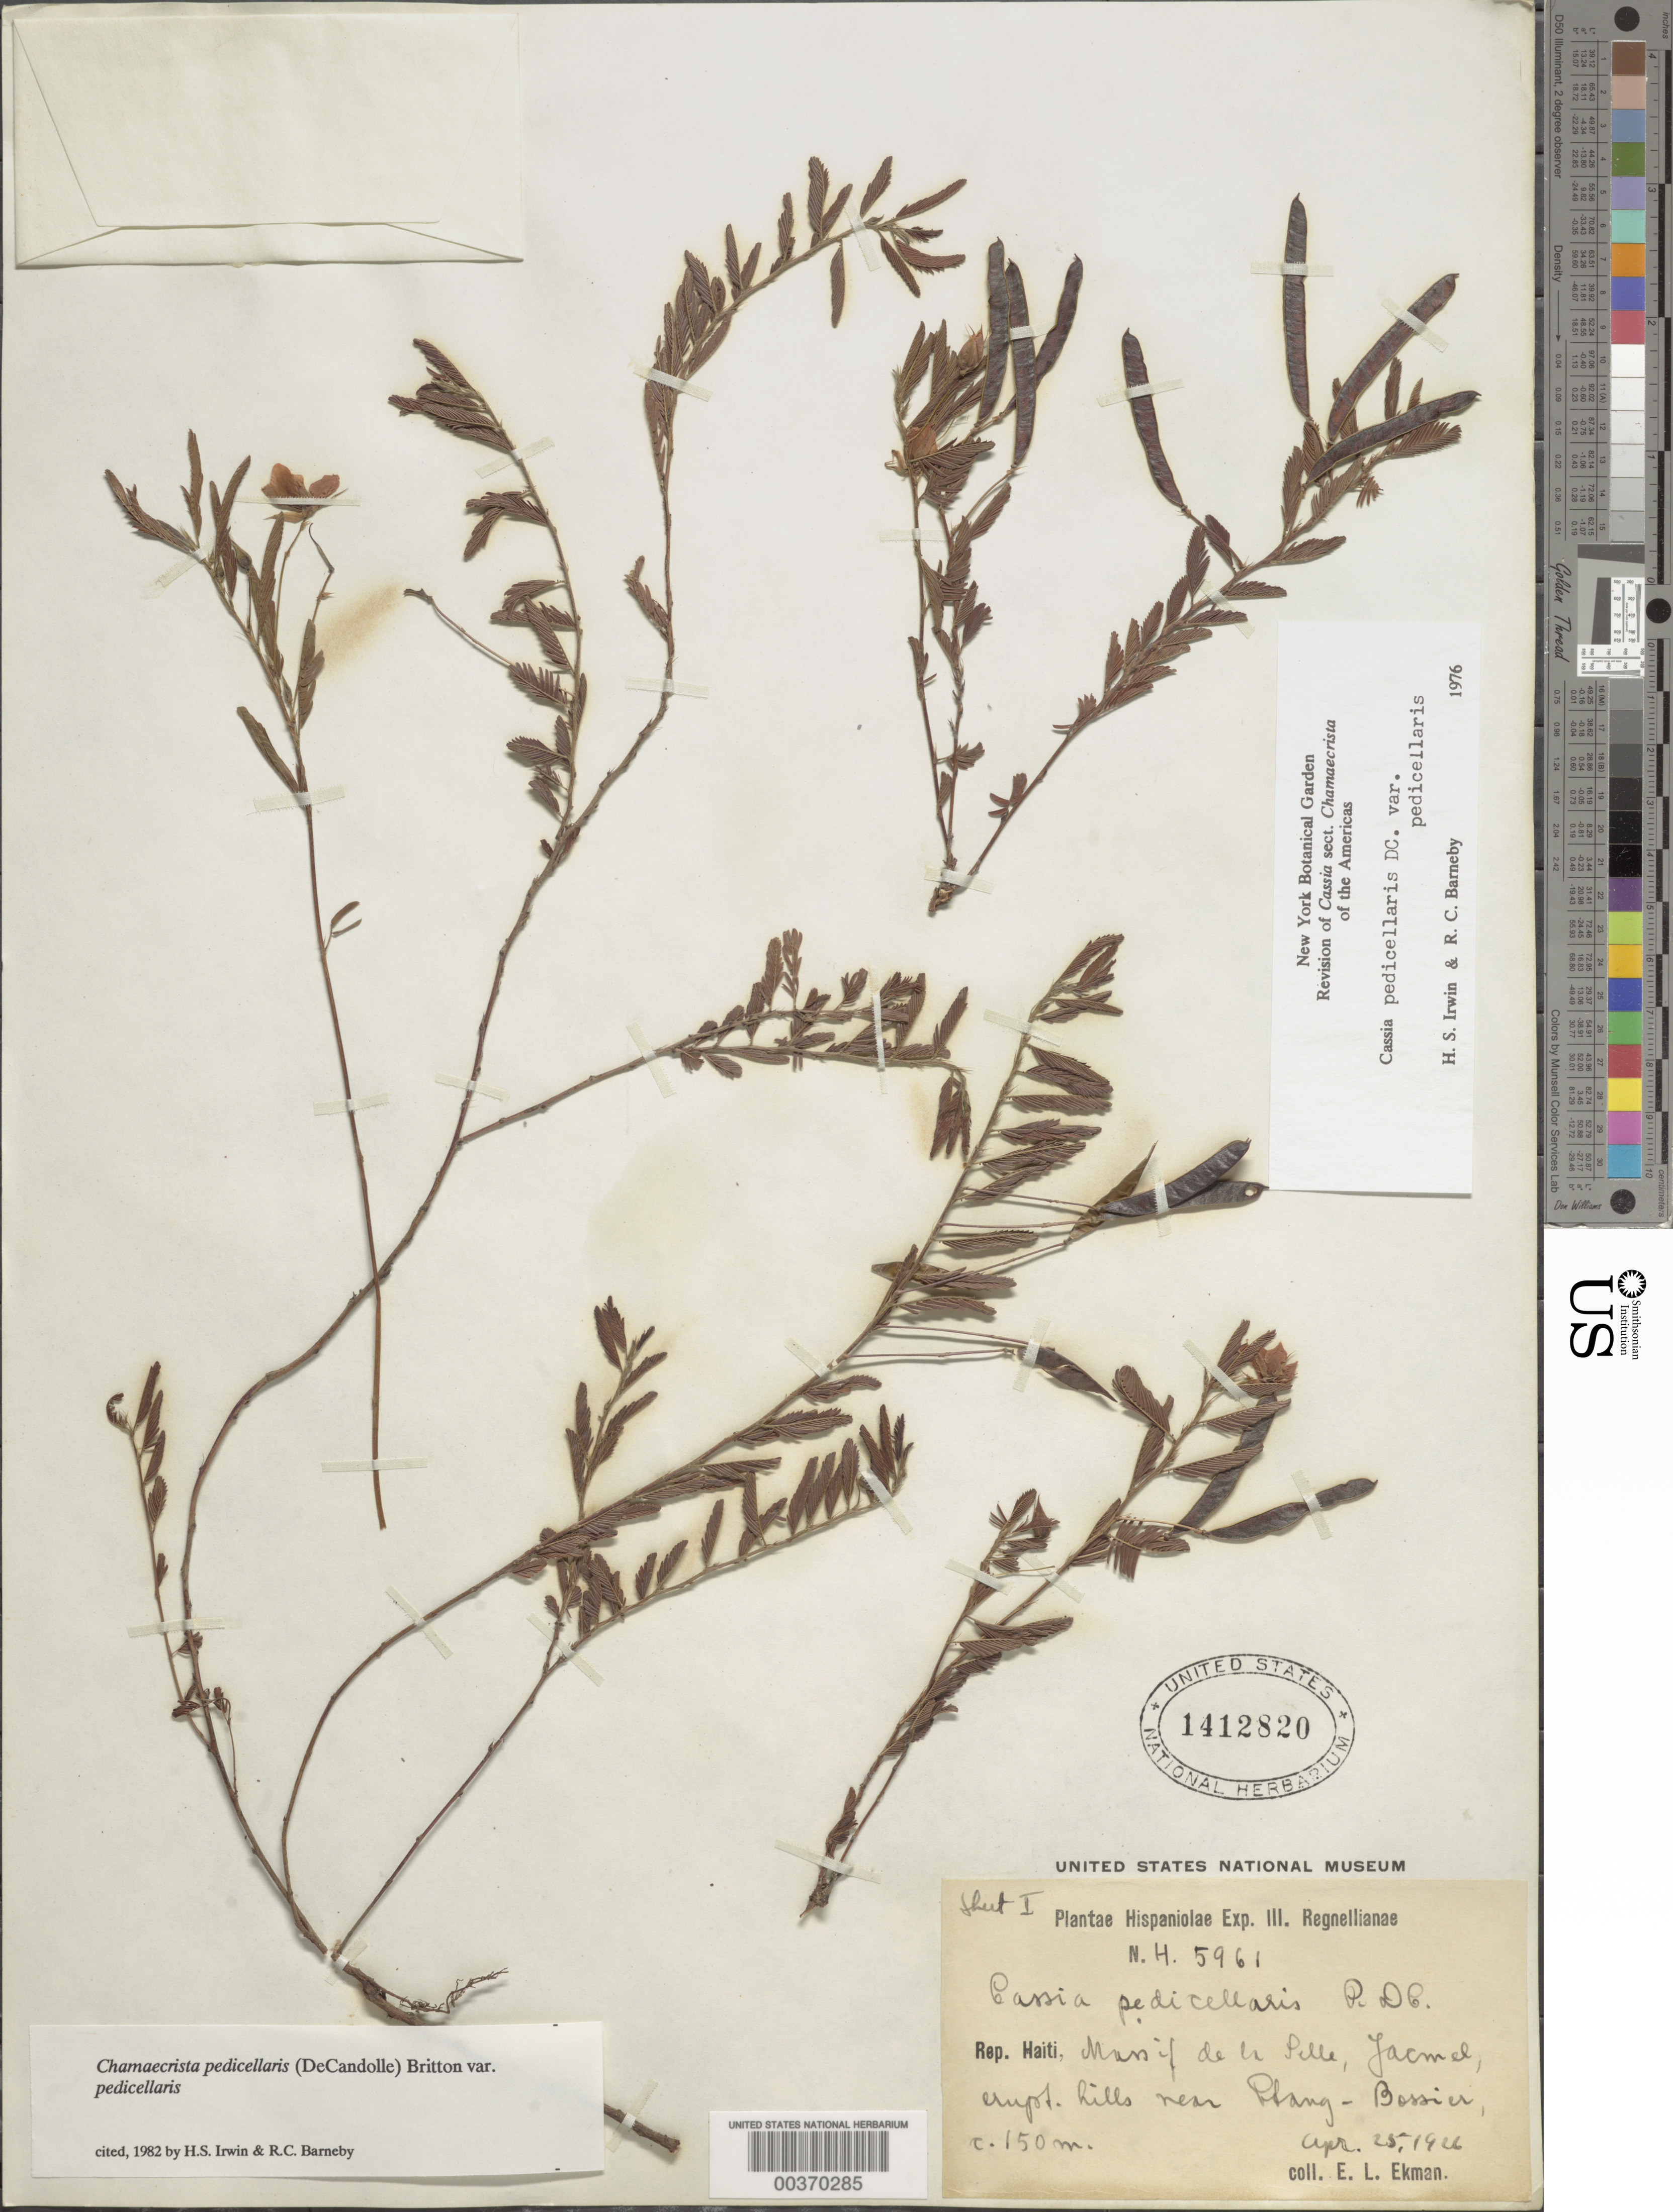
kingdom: Plantae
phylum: Tracheophyta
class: Magnoliopsida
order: Fabales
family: Fabaceae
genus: Chamaecrista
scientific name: Chamaecrista pedicellaris var. pedicellaris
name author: Britton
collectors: E. L. Ekman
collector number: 5961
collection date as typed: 25 Apr 1926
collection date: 1926-04-25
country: Haiti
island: Hispaniola Island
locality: Massif de la selle, jacmel, erupt. hills near etang-bossier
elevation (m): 150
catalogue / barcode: US 1412820